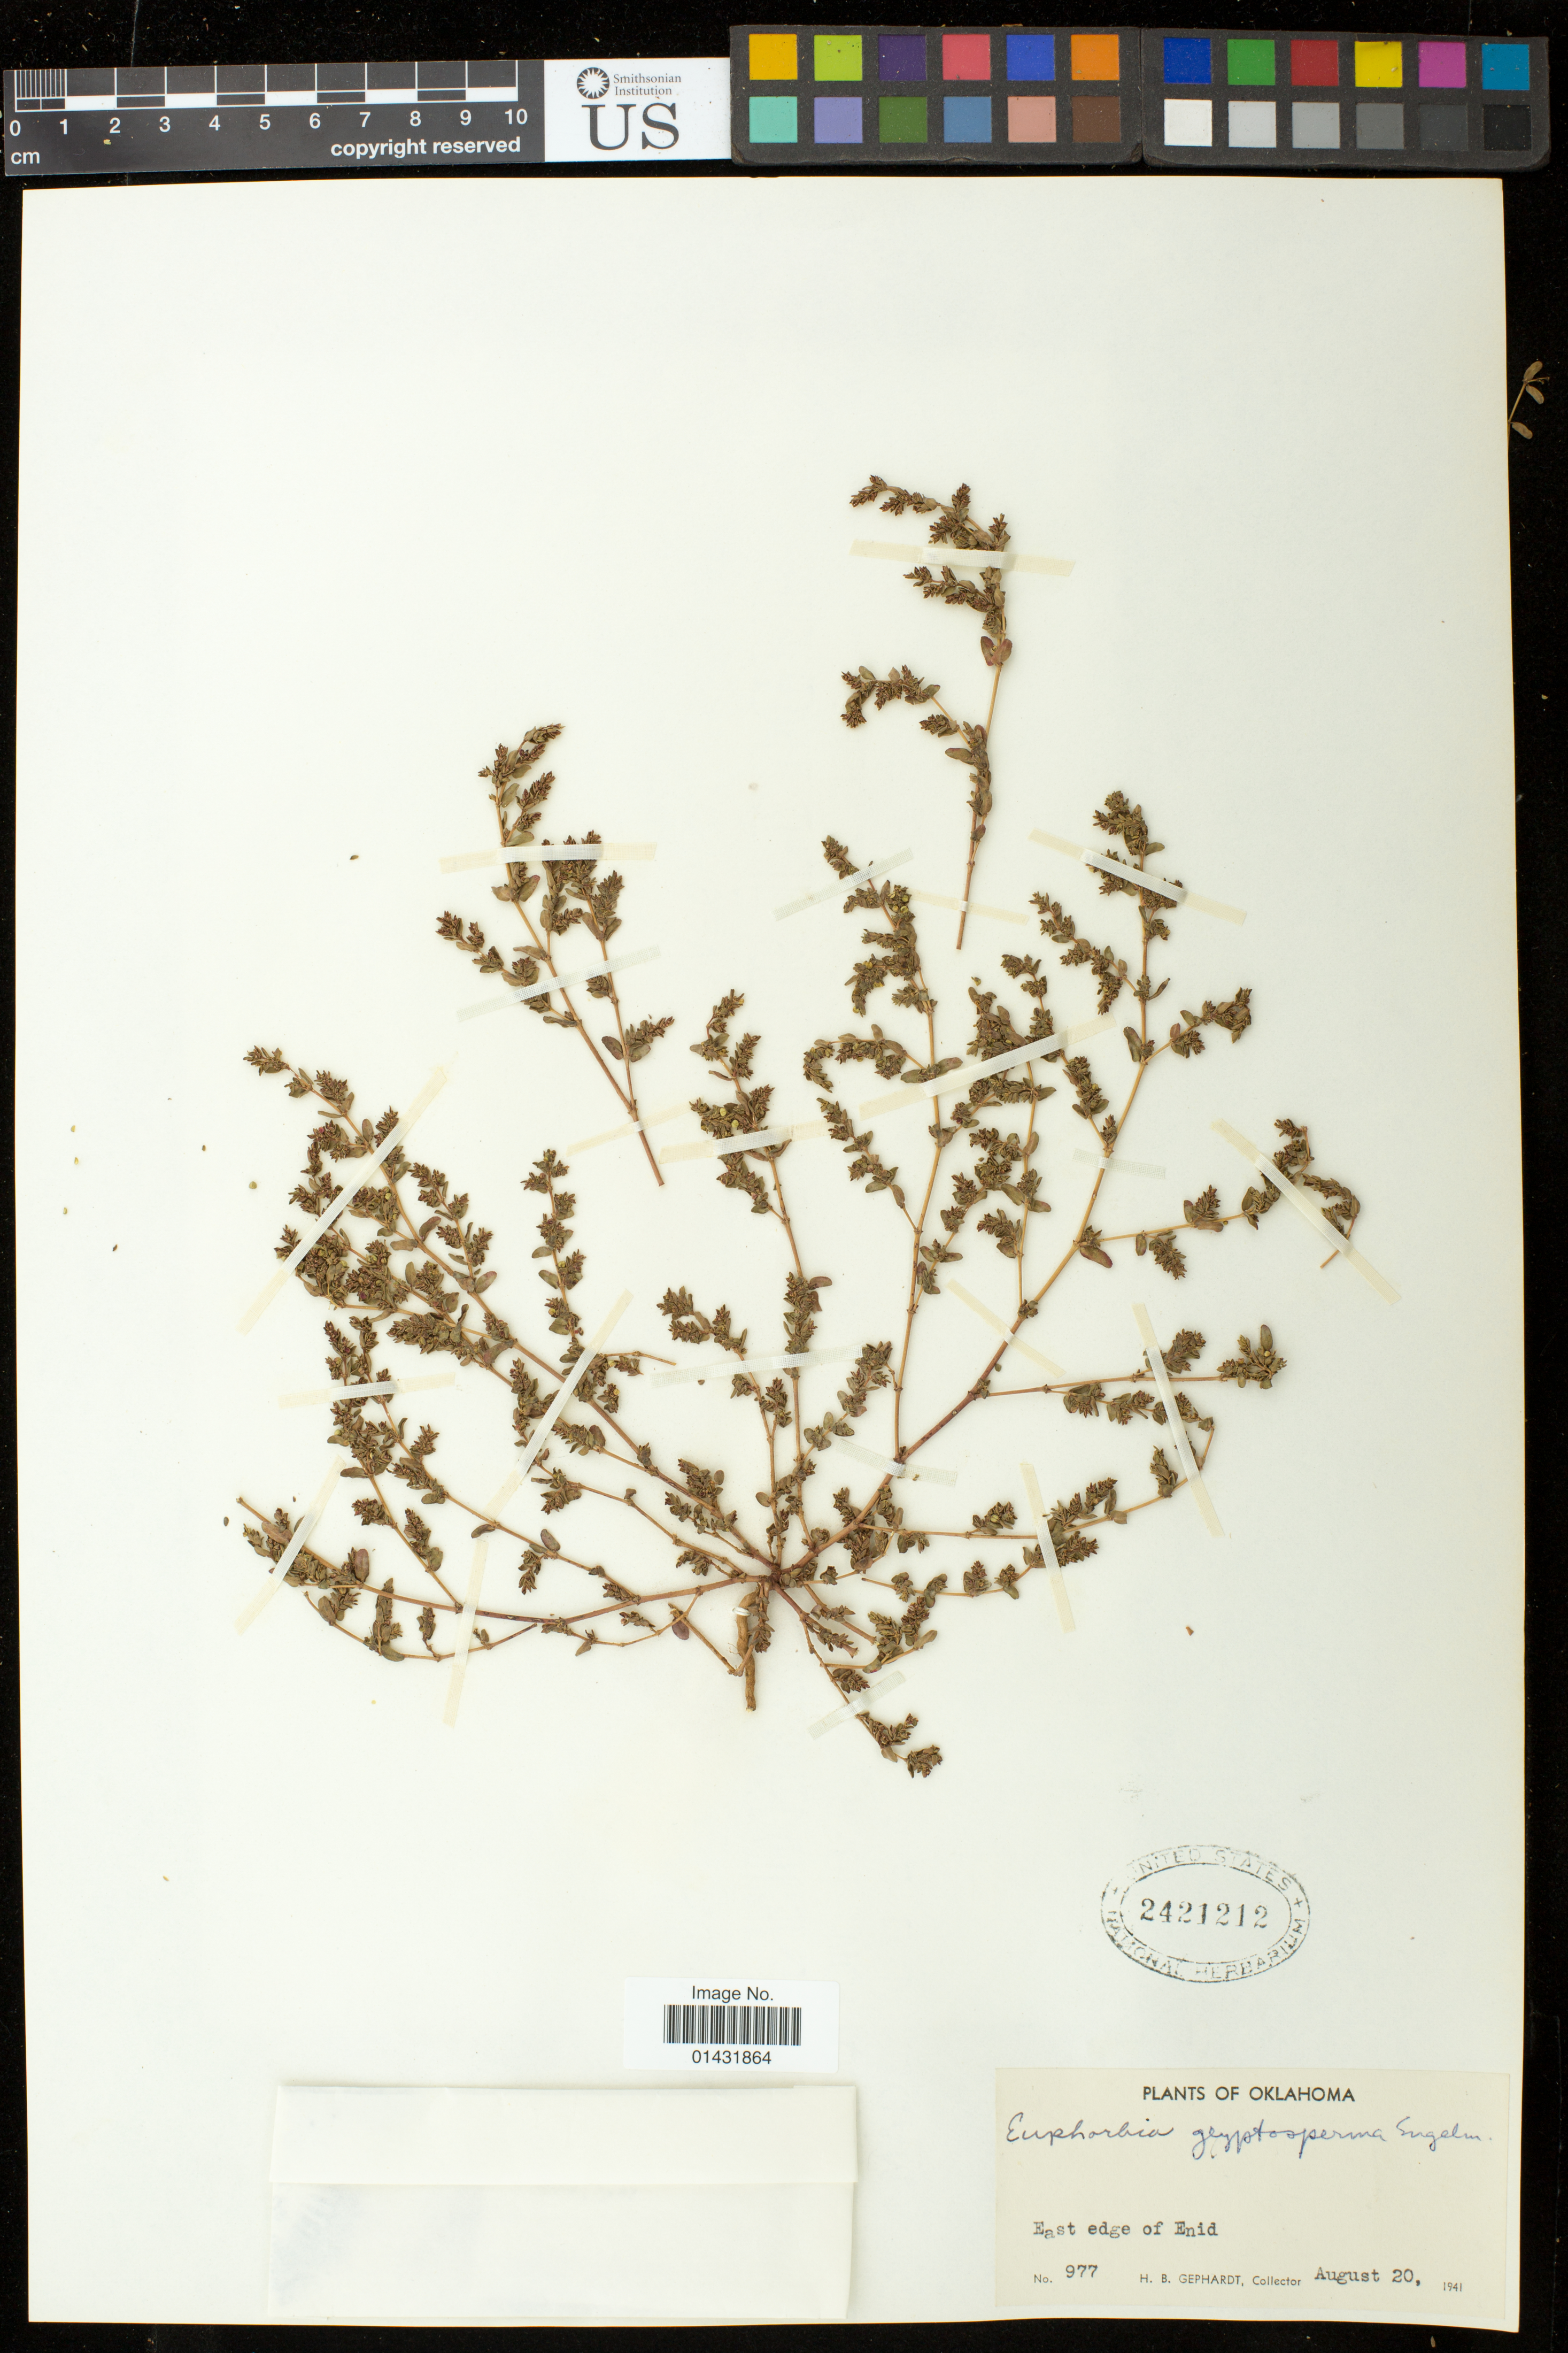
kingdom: Plantae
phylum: Tracheophyta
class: Magnoliopsida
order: Malpighiales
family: Euphorbiaceae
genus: Euphorbia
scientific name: Euphorbia glyptosperma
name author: Engelm.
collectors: H. Gephardt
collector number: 977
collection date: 1941-08-20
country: United States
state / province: Oklahoma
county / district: Garfield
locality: East edge of Enid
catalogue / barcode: US 2421212